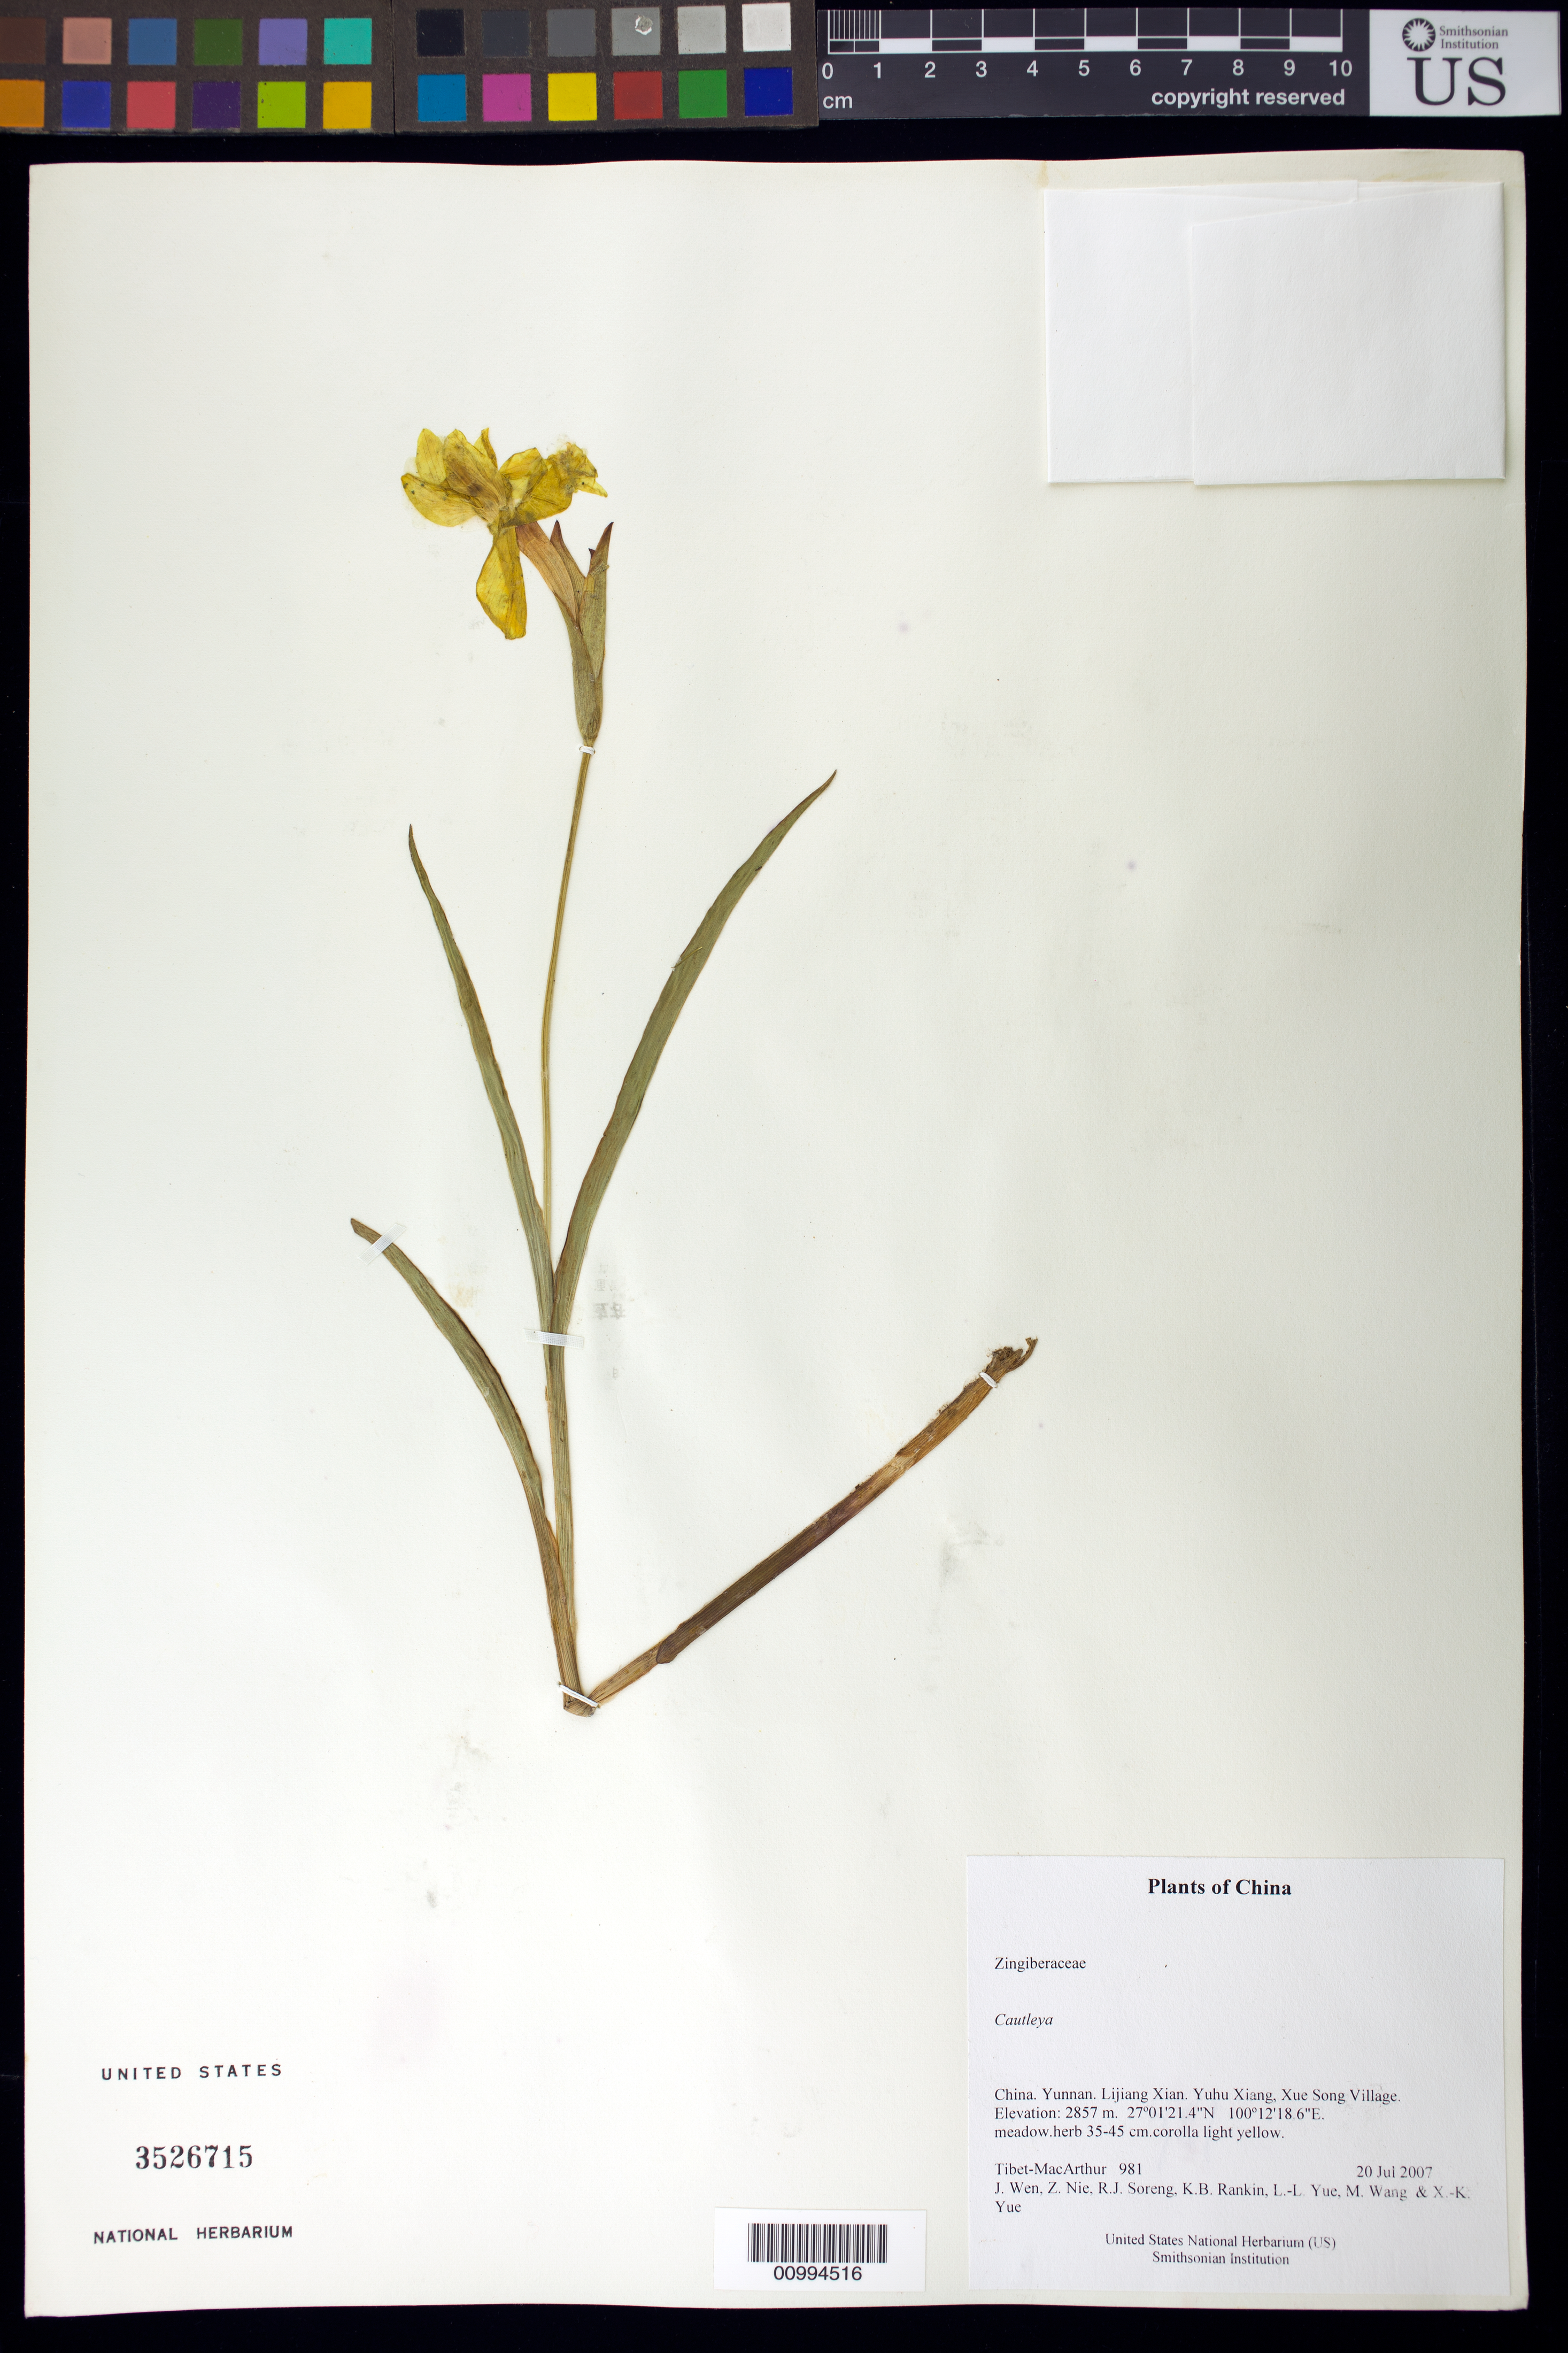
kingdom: Plantae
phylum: Tracheophyta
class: Liliopsida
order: Zingiberales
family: Zingiberaceae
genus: Cautleya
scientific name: Cautleya sp.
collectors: Tibet-MacArthur, J. Wen, Z. Nie, R. J. Soreng, K. Rankin, L. Yue, M. Wang & X. Yue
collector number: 981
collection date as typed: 20 Jul 2007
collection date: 2007-07-20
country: China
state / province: Yunnan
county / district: Lijiang Xian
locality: Yuhu Xiang, Xue Song Village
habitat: meadow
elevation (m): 2857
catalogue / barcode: US 3526715